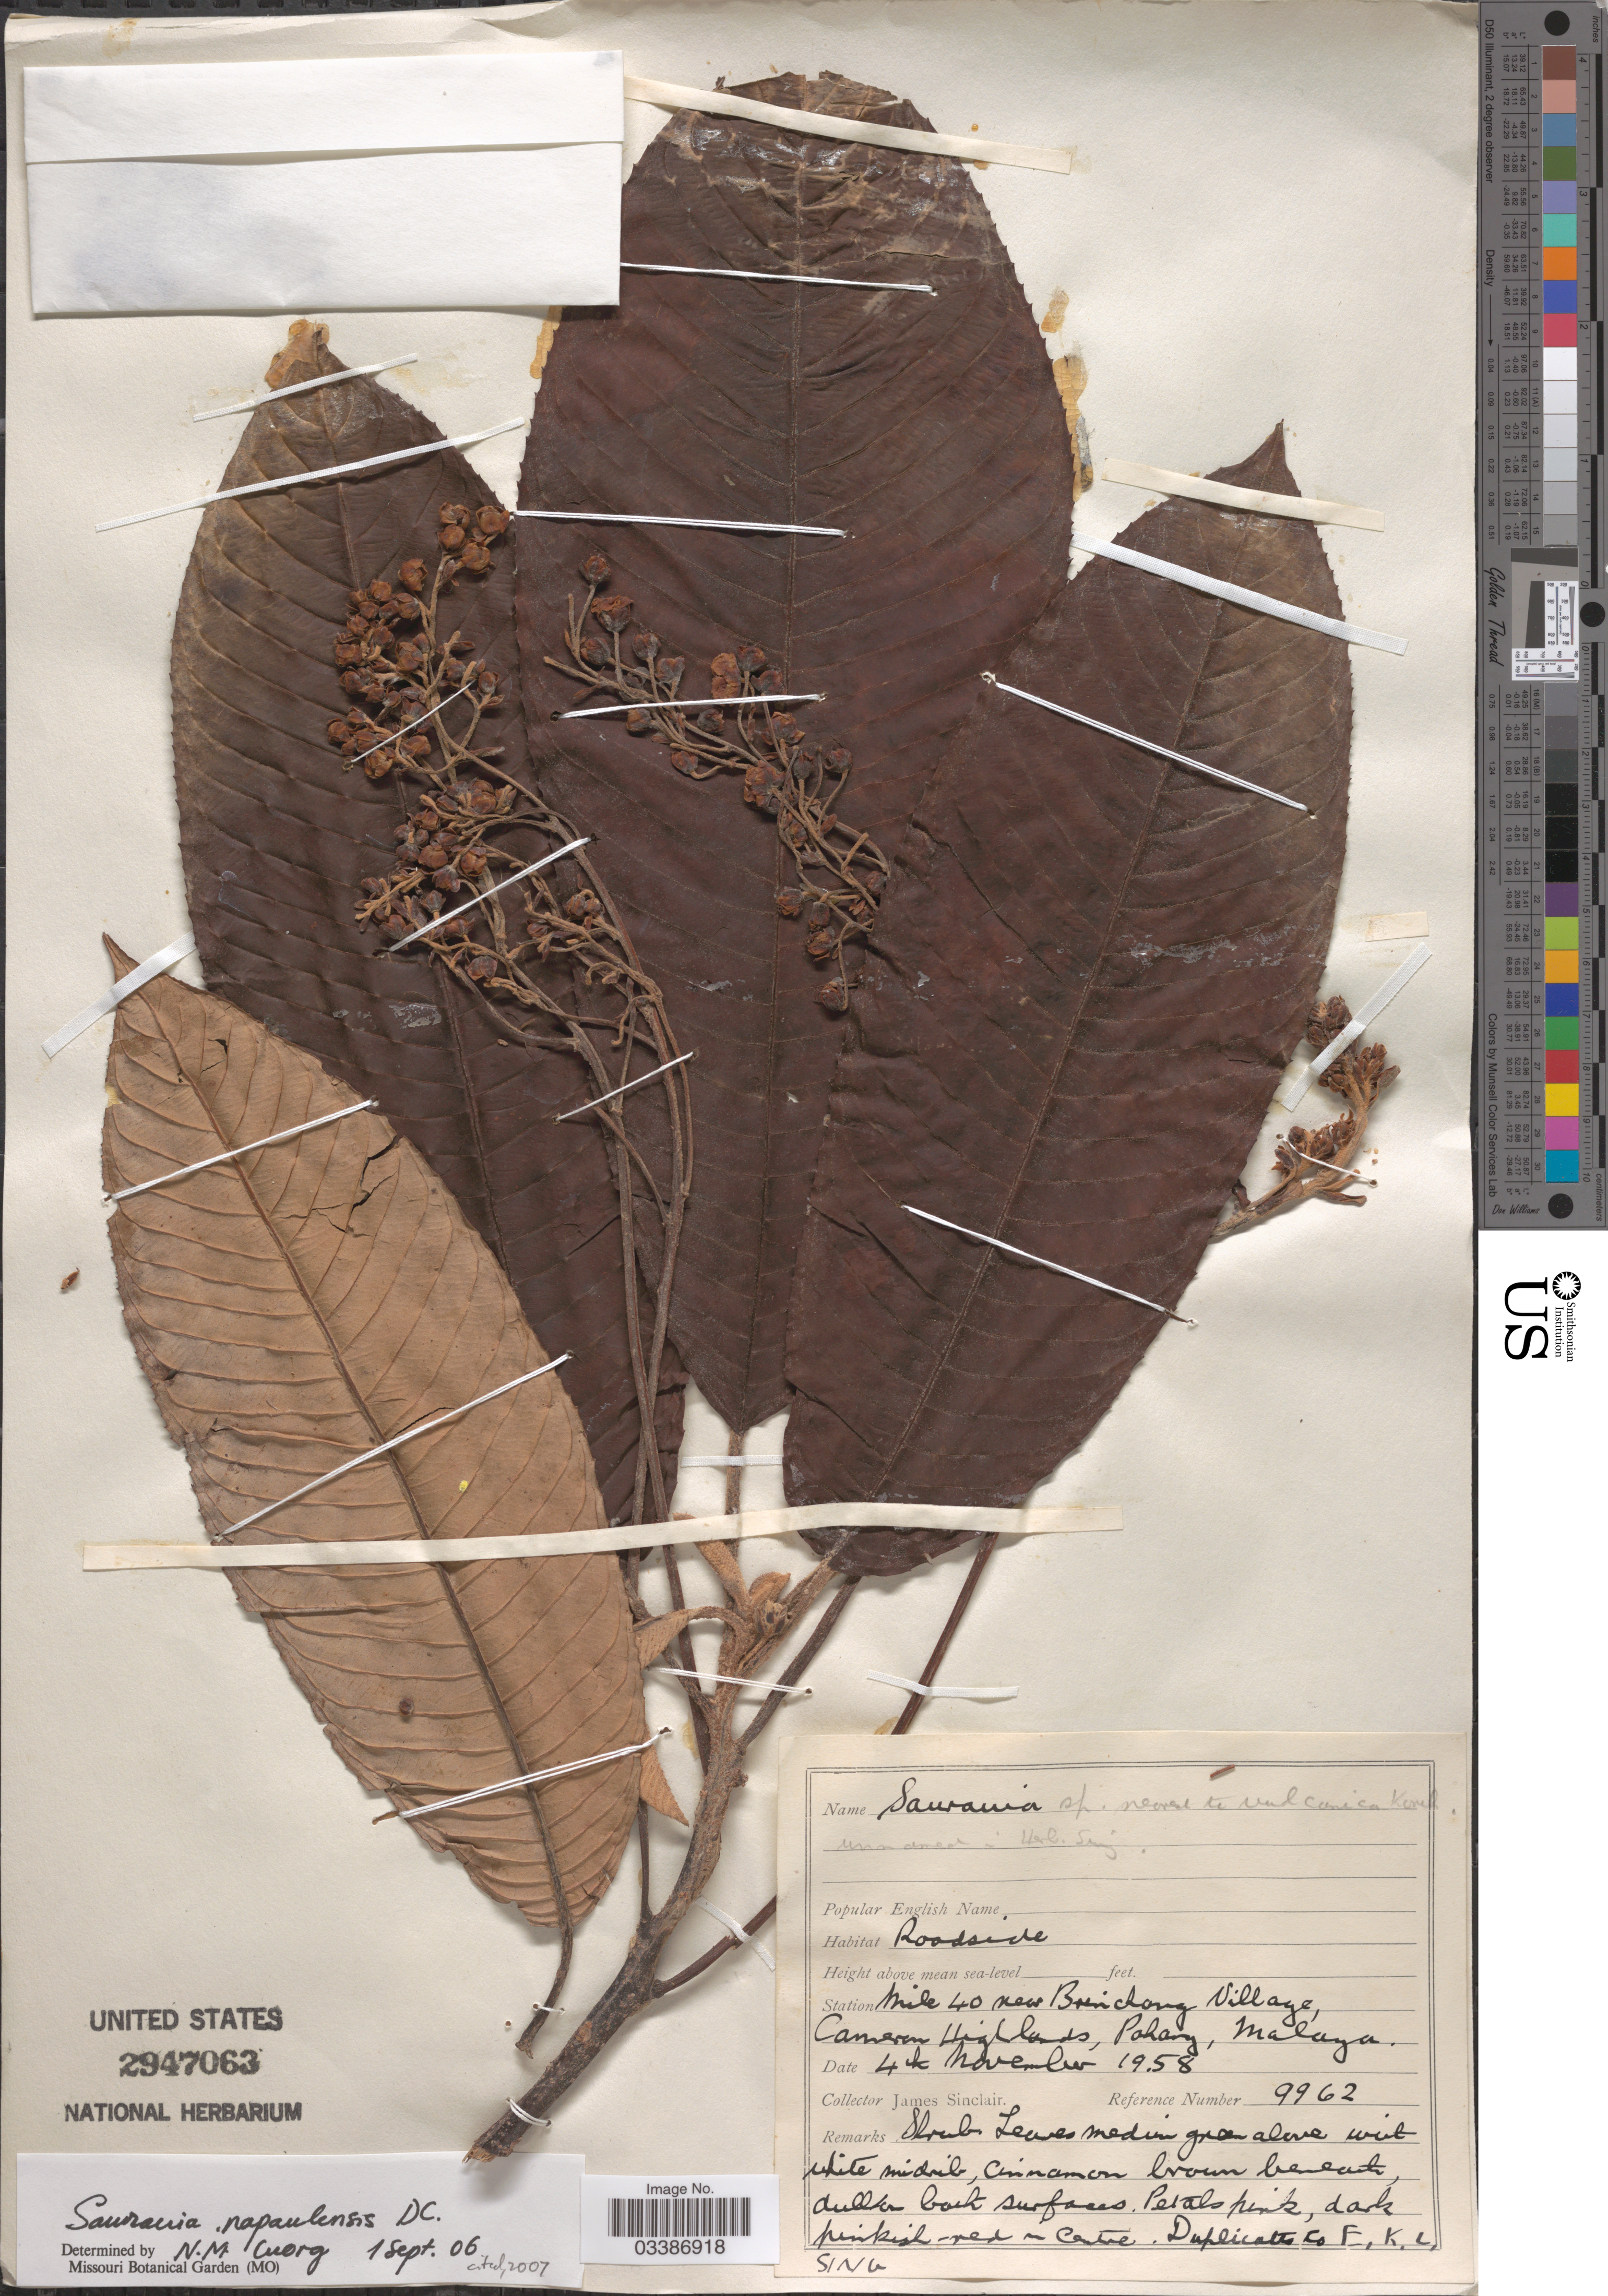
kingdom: Plantae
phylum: Tracheophyta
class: Magnoliopsida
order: Ericales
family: Actinidiaceae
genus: Saurauia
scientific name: Saurauia napaulensis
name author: DC.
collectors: J. Sinclair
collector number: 9962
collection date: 1958-11-04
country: Malaysia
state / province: Pahang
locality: Station Mile 40 near Brinchang Village, Cameron Highlands, Malaya.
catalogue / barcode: US 2947063